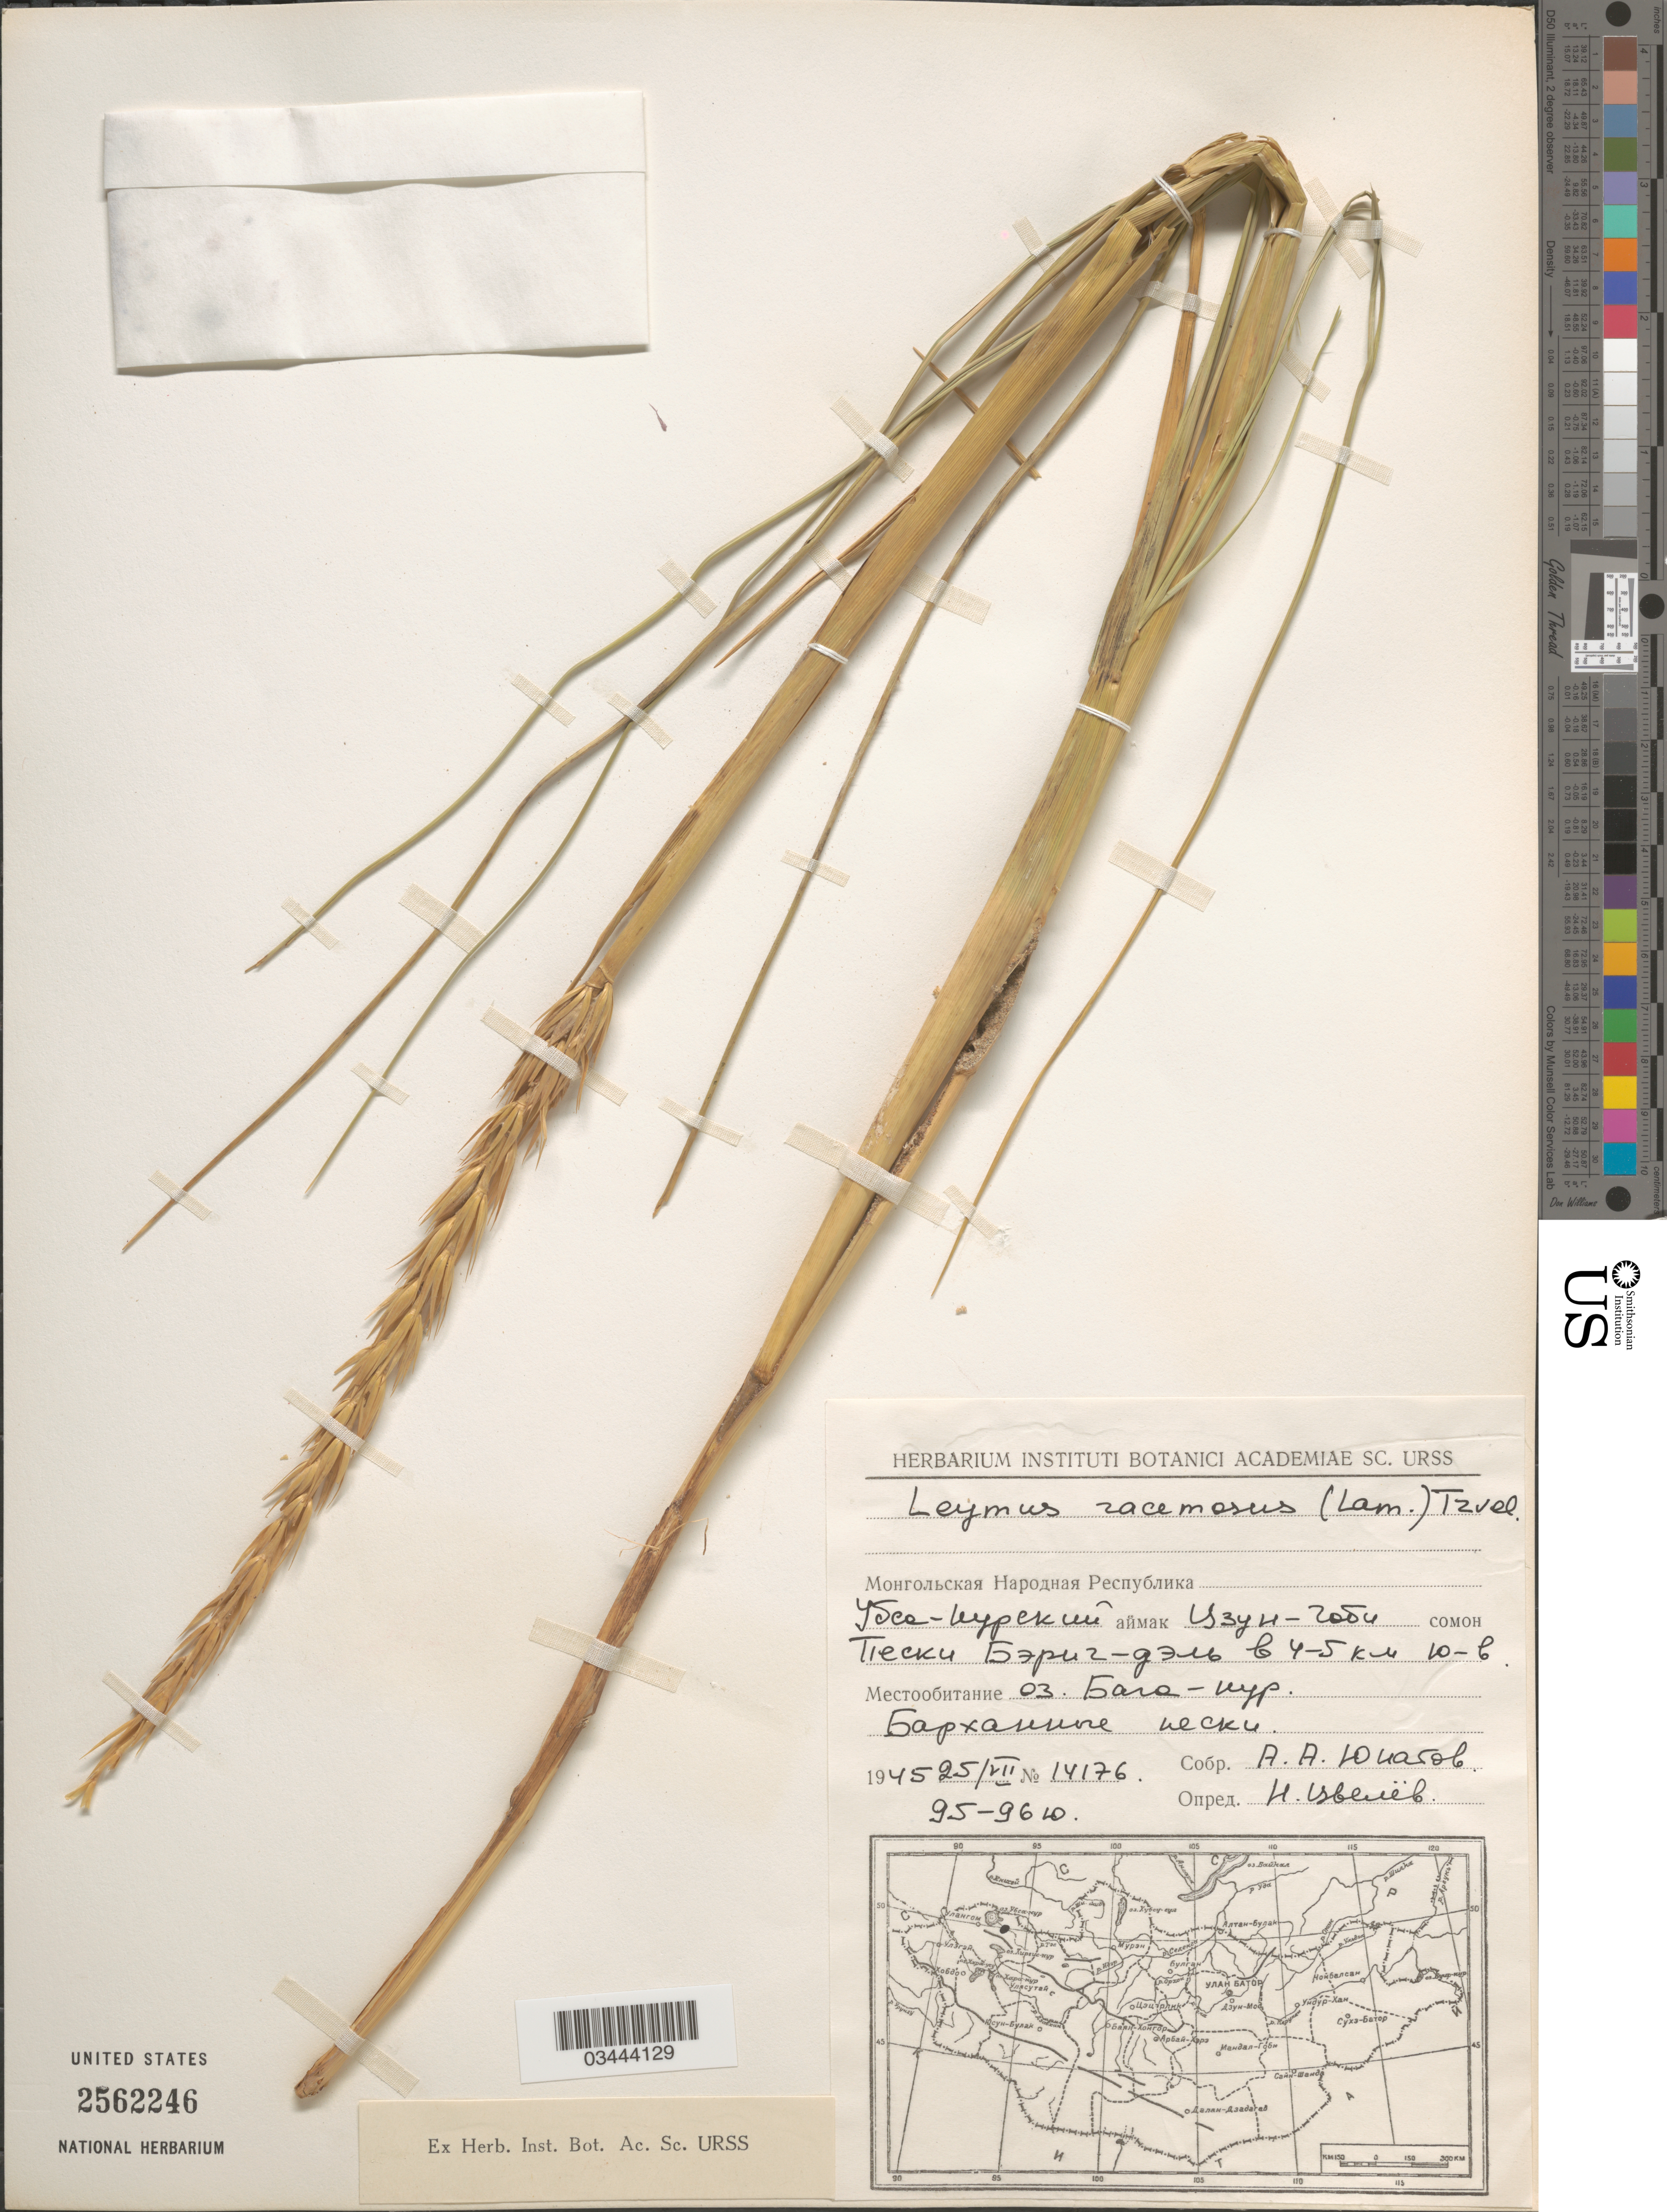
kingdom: Plantae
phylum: Tracheophyta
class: Liliopsida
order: Poales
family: Poaceae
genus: Leymus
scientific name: Leymus racemosus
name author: (Lam.) Tzvelev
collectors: A. Unatov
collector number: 14176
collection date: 1945-07-25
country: Mongolia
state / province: Uvs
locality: Züüngovi District, 4-5 km SE of lake Baga-Nur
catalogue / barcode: US 2562246